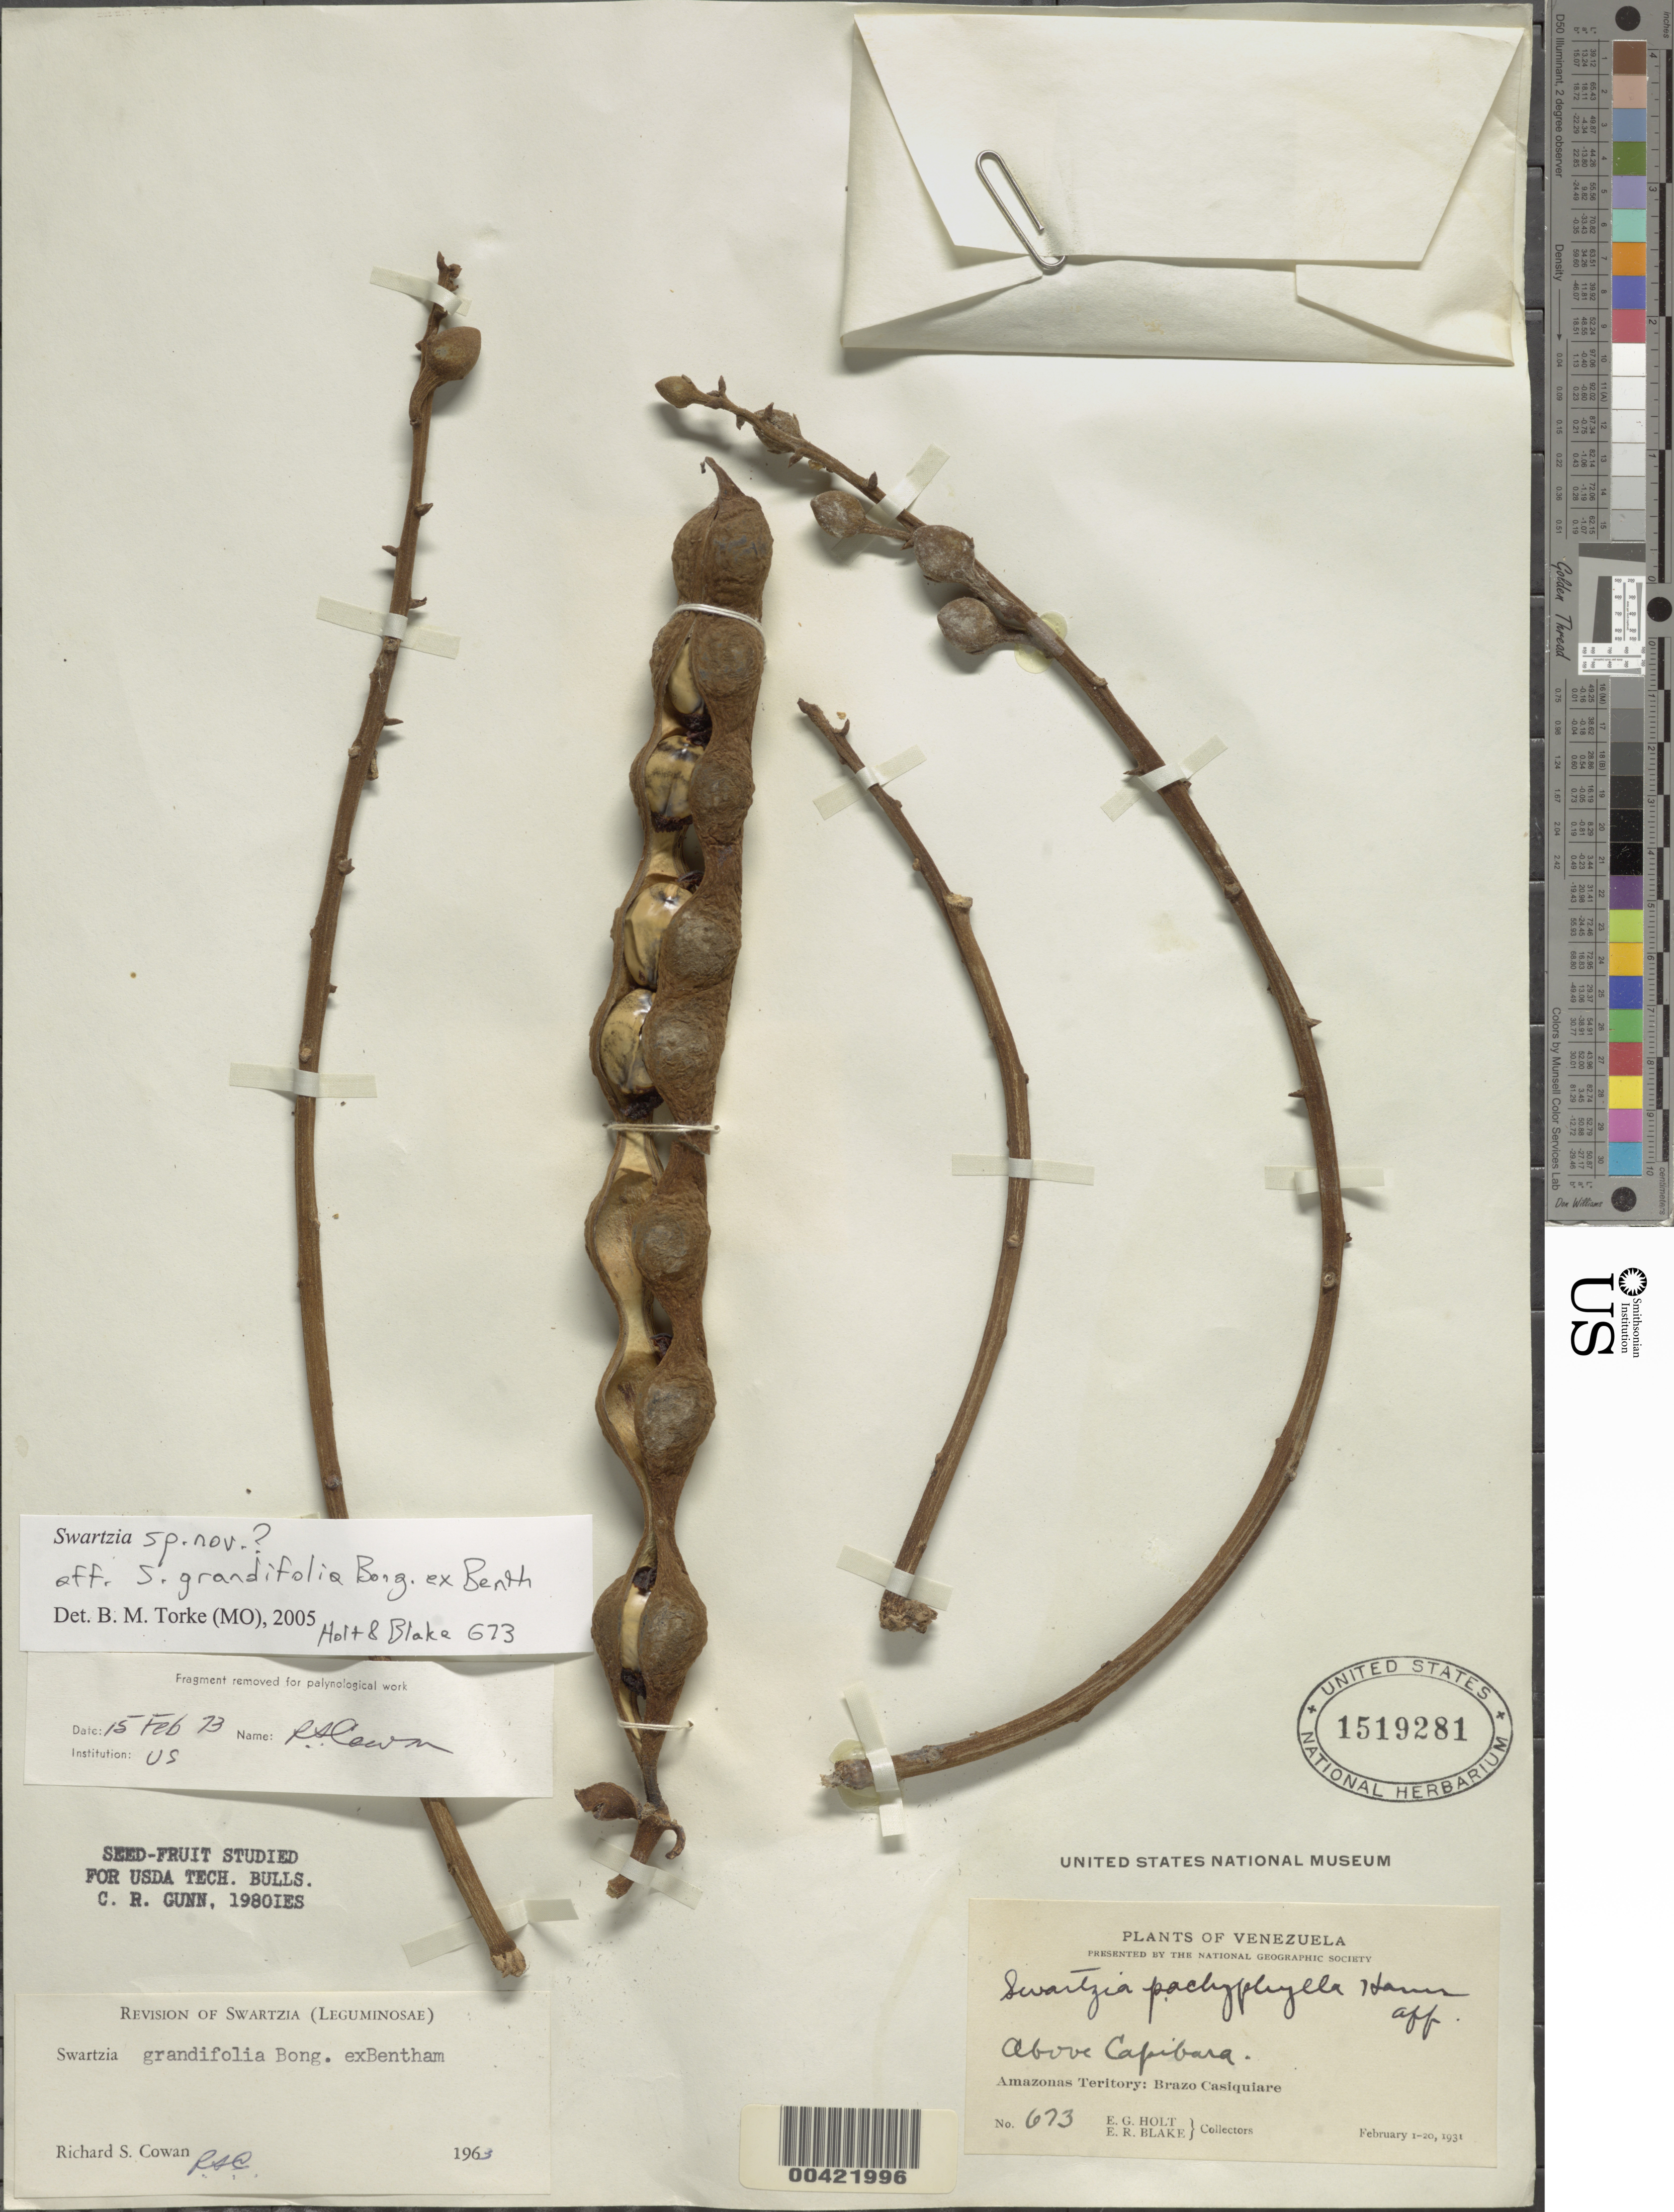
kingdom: Plantae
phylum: Tracheophyta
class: Magnoliopsida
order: Fabales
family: Fabaceae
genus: Swartzia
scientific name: Swartzia sp. nov. aff. grandifolia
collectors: E. Holt & E. R. Blake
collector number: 673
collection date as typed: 01 Feb 1931 to 20 Feb 1931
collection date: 1931-02-01/1931-02-20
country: Venezuela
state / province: Amazonas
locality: Capibara, above; Brazo Casiquiare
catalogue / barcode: US 1519281